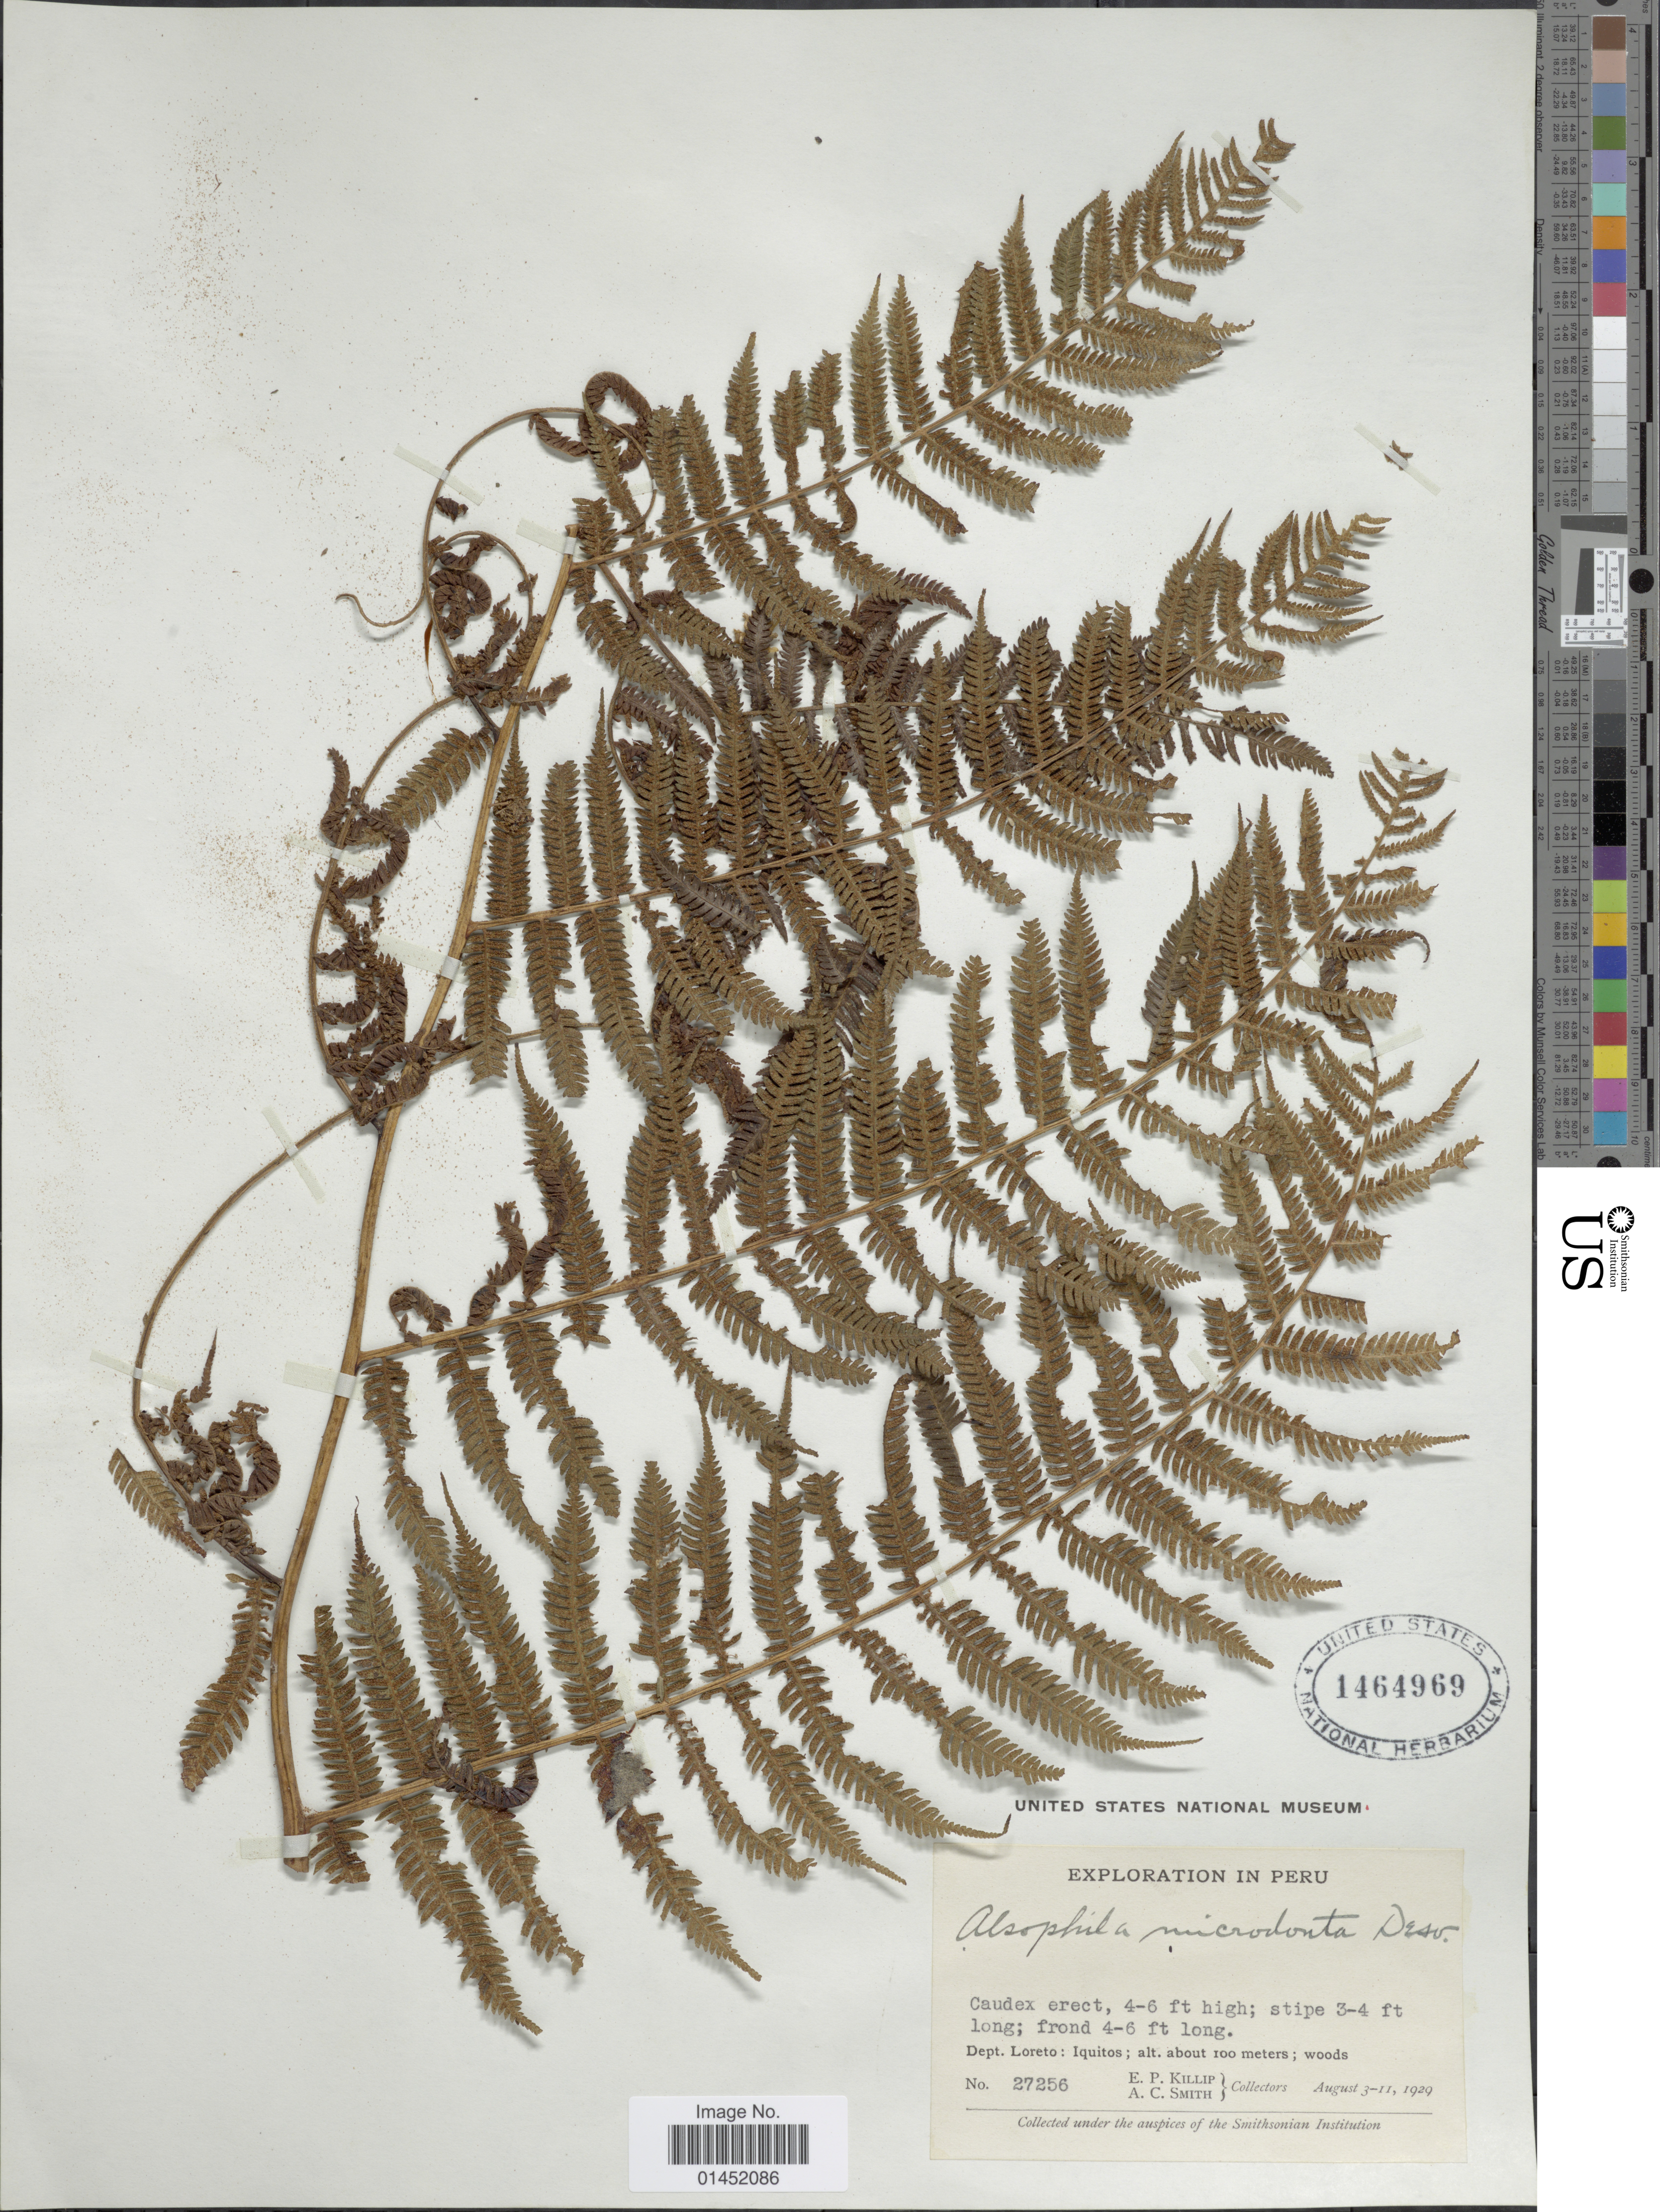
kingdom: Plantae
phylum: Tracheophyta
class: Polypodiopsida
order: Cyatheales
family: Cyatheaceae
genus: Cyathea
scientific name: Cyathea microdonta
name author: (Desv.) Domin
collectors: E. P. Killip & A. C. Smith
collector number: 27256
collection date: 1929-08-03/1929-08-11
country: Peru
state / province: Loreto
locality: Dept Loreto: Iquitos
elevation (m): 100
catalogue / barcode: US 1464969